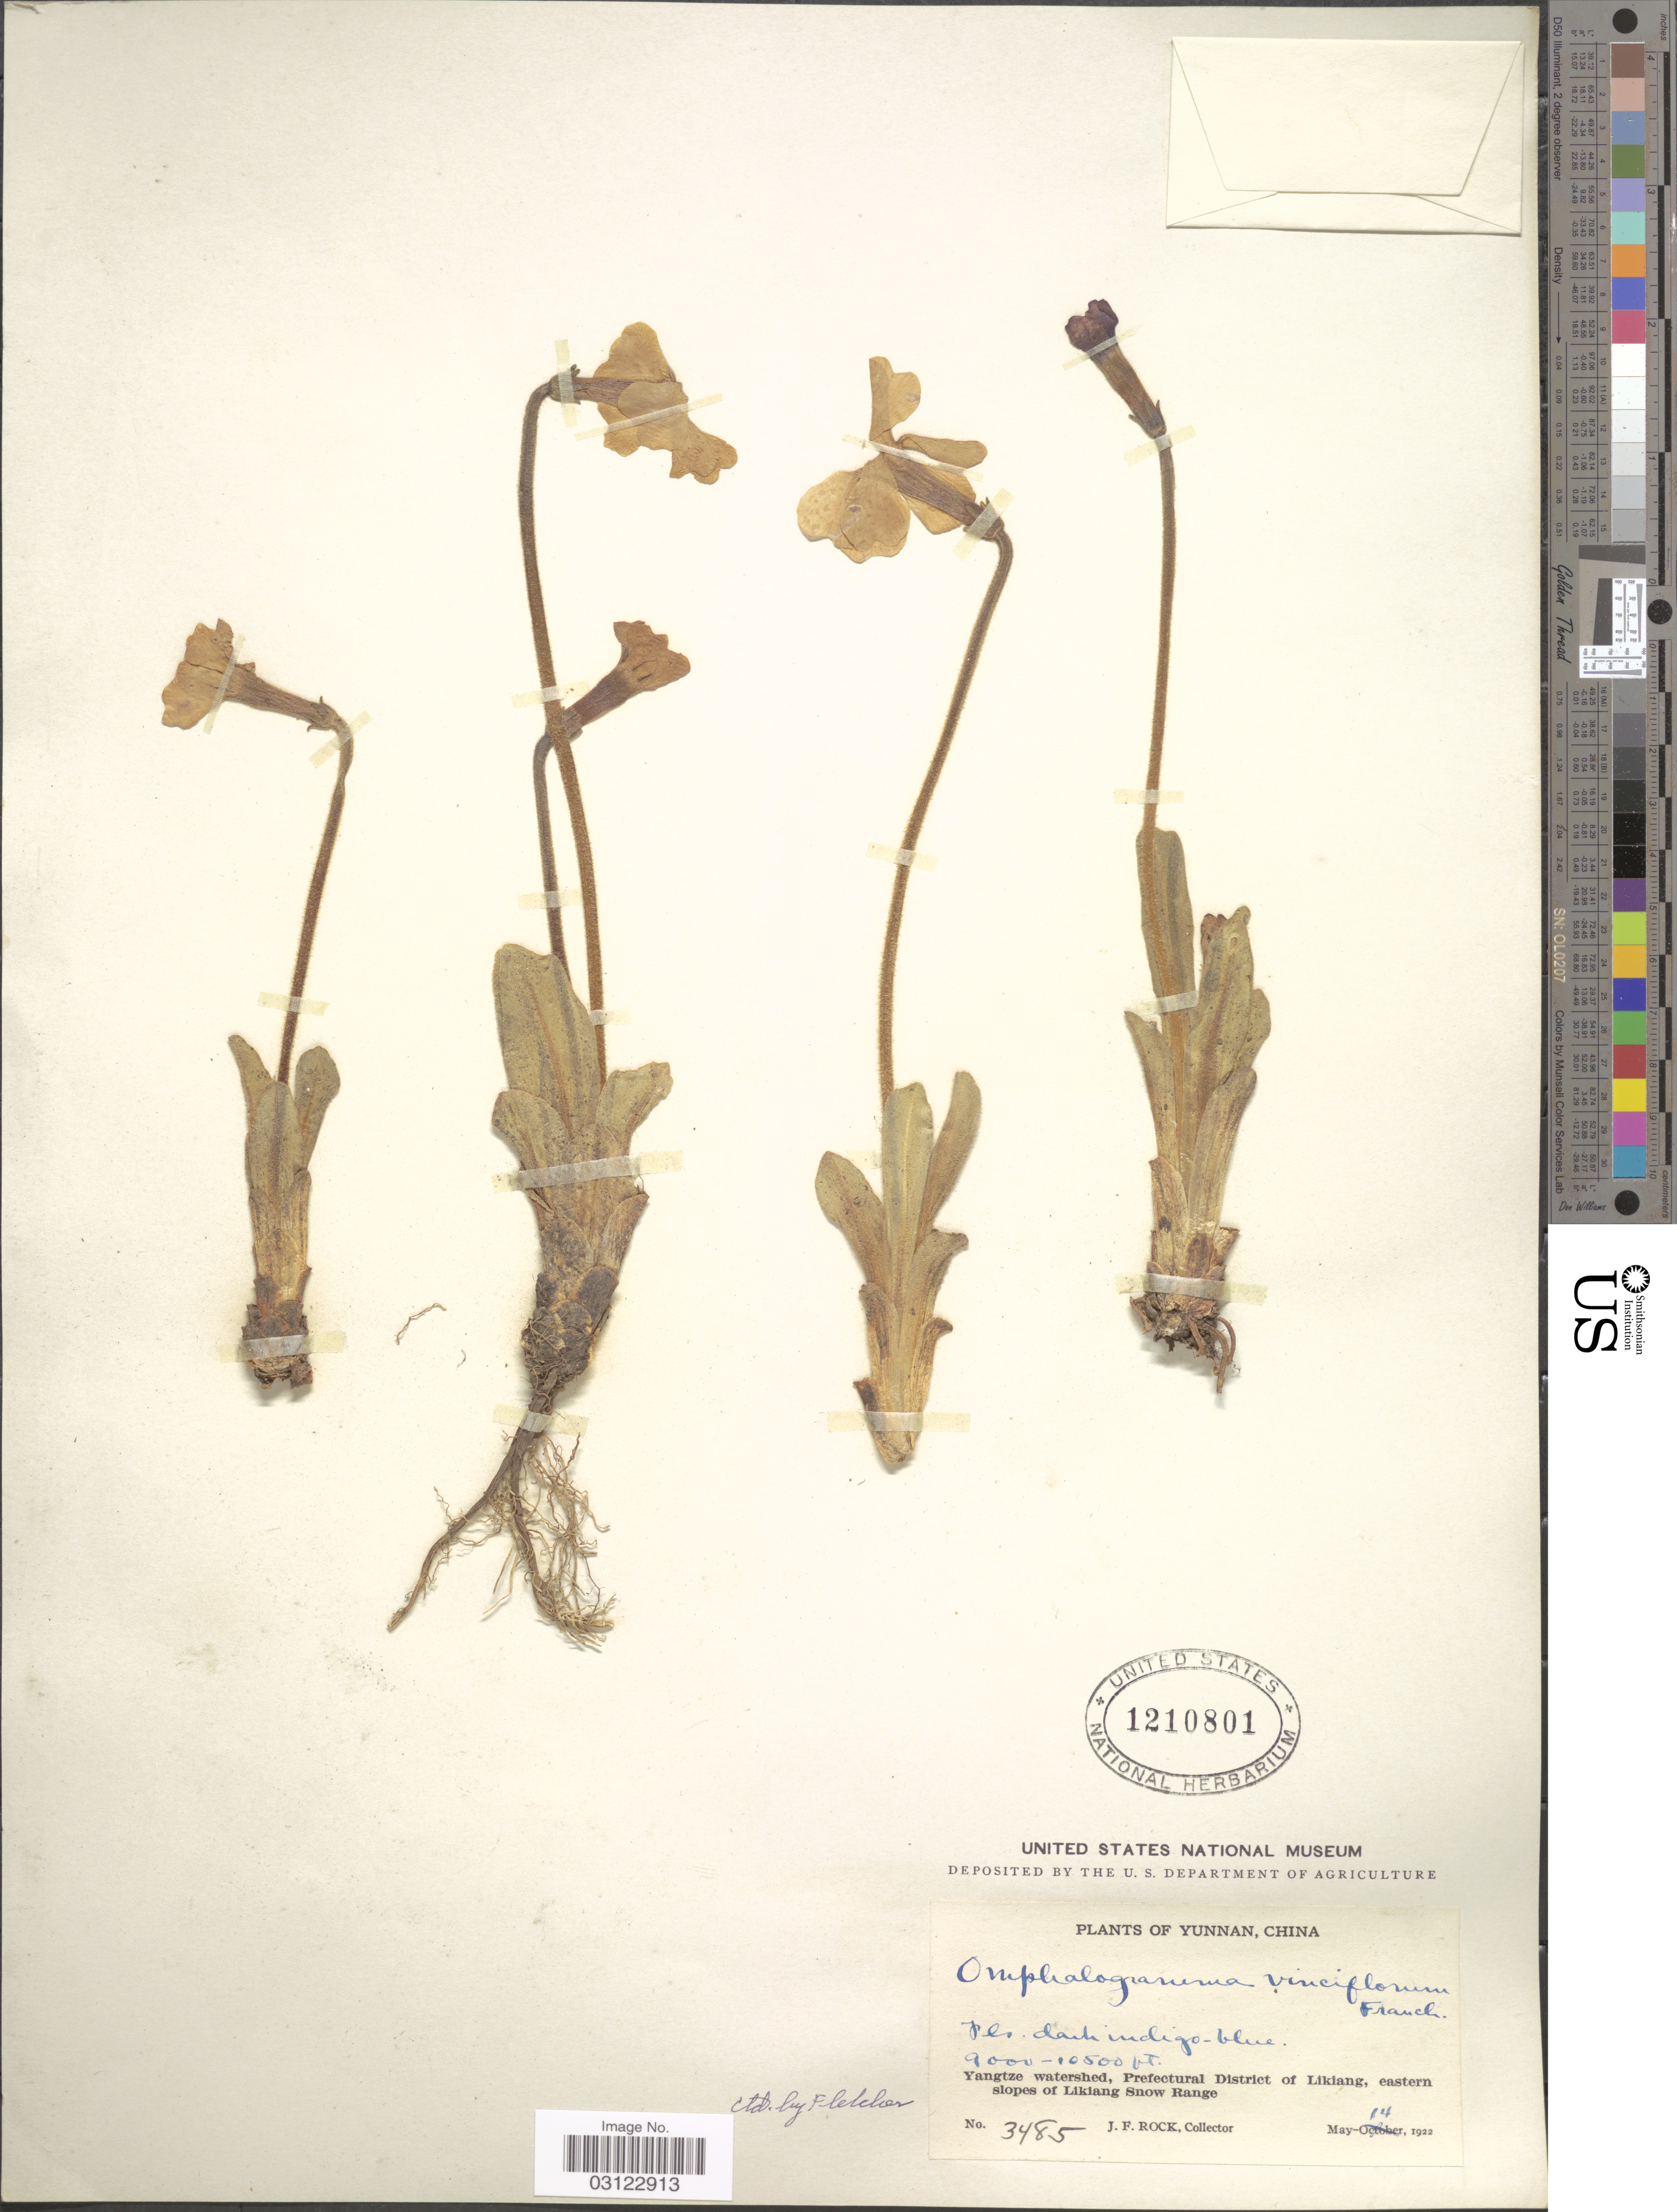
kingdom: Plantae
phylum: Tracheophyta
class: Magnoliopsida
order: Ericales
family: Primulaceae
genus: Omphalogramma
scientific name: Omphalogramma vinciflorum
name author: (Franch.) Franch.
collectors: J. Rock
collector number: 3485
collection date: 1922-05-14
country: China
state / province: Yunnan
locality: Yangtze watershed, Prefectural District of Likiang, eastern slopes of Likiang Snow Range.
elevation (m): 2743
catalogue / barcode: US 1210801